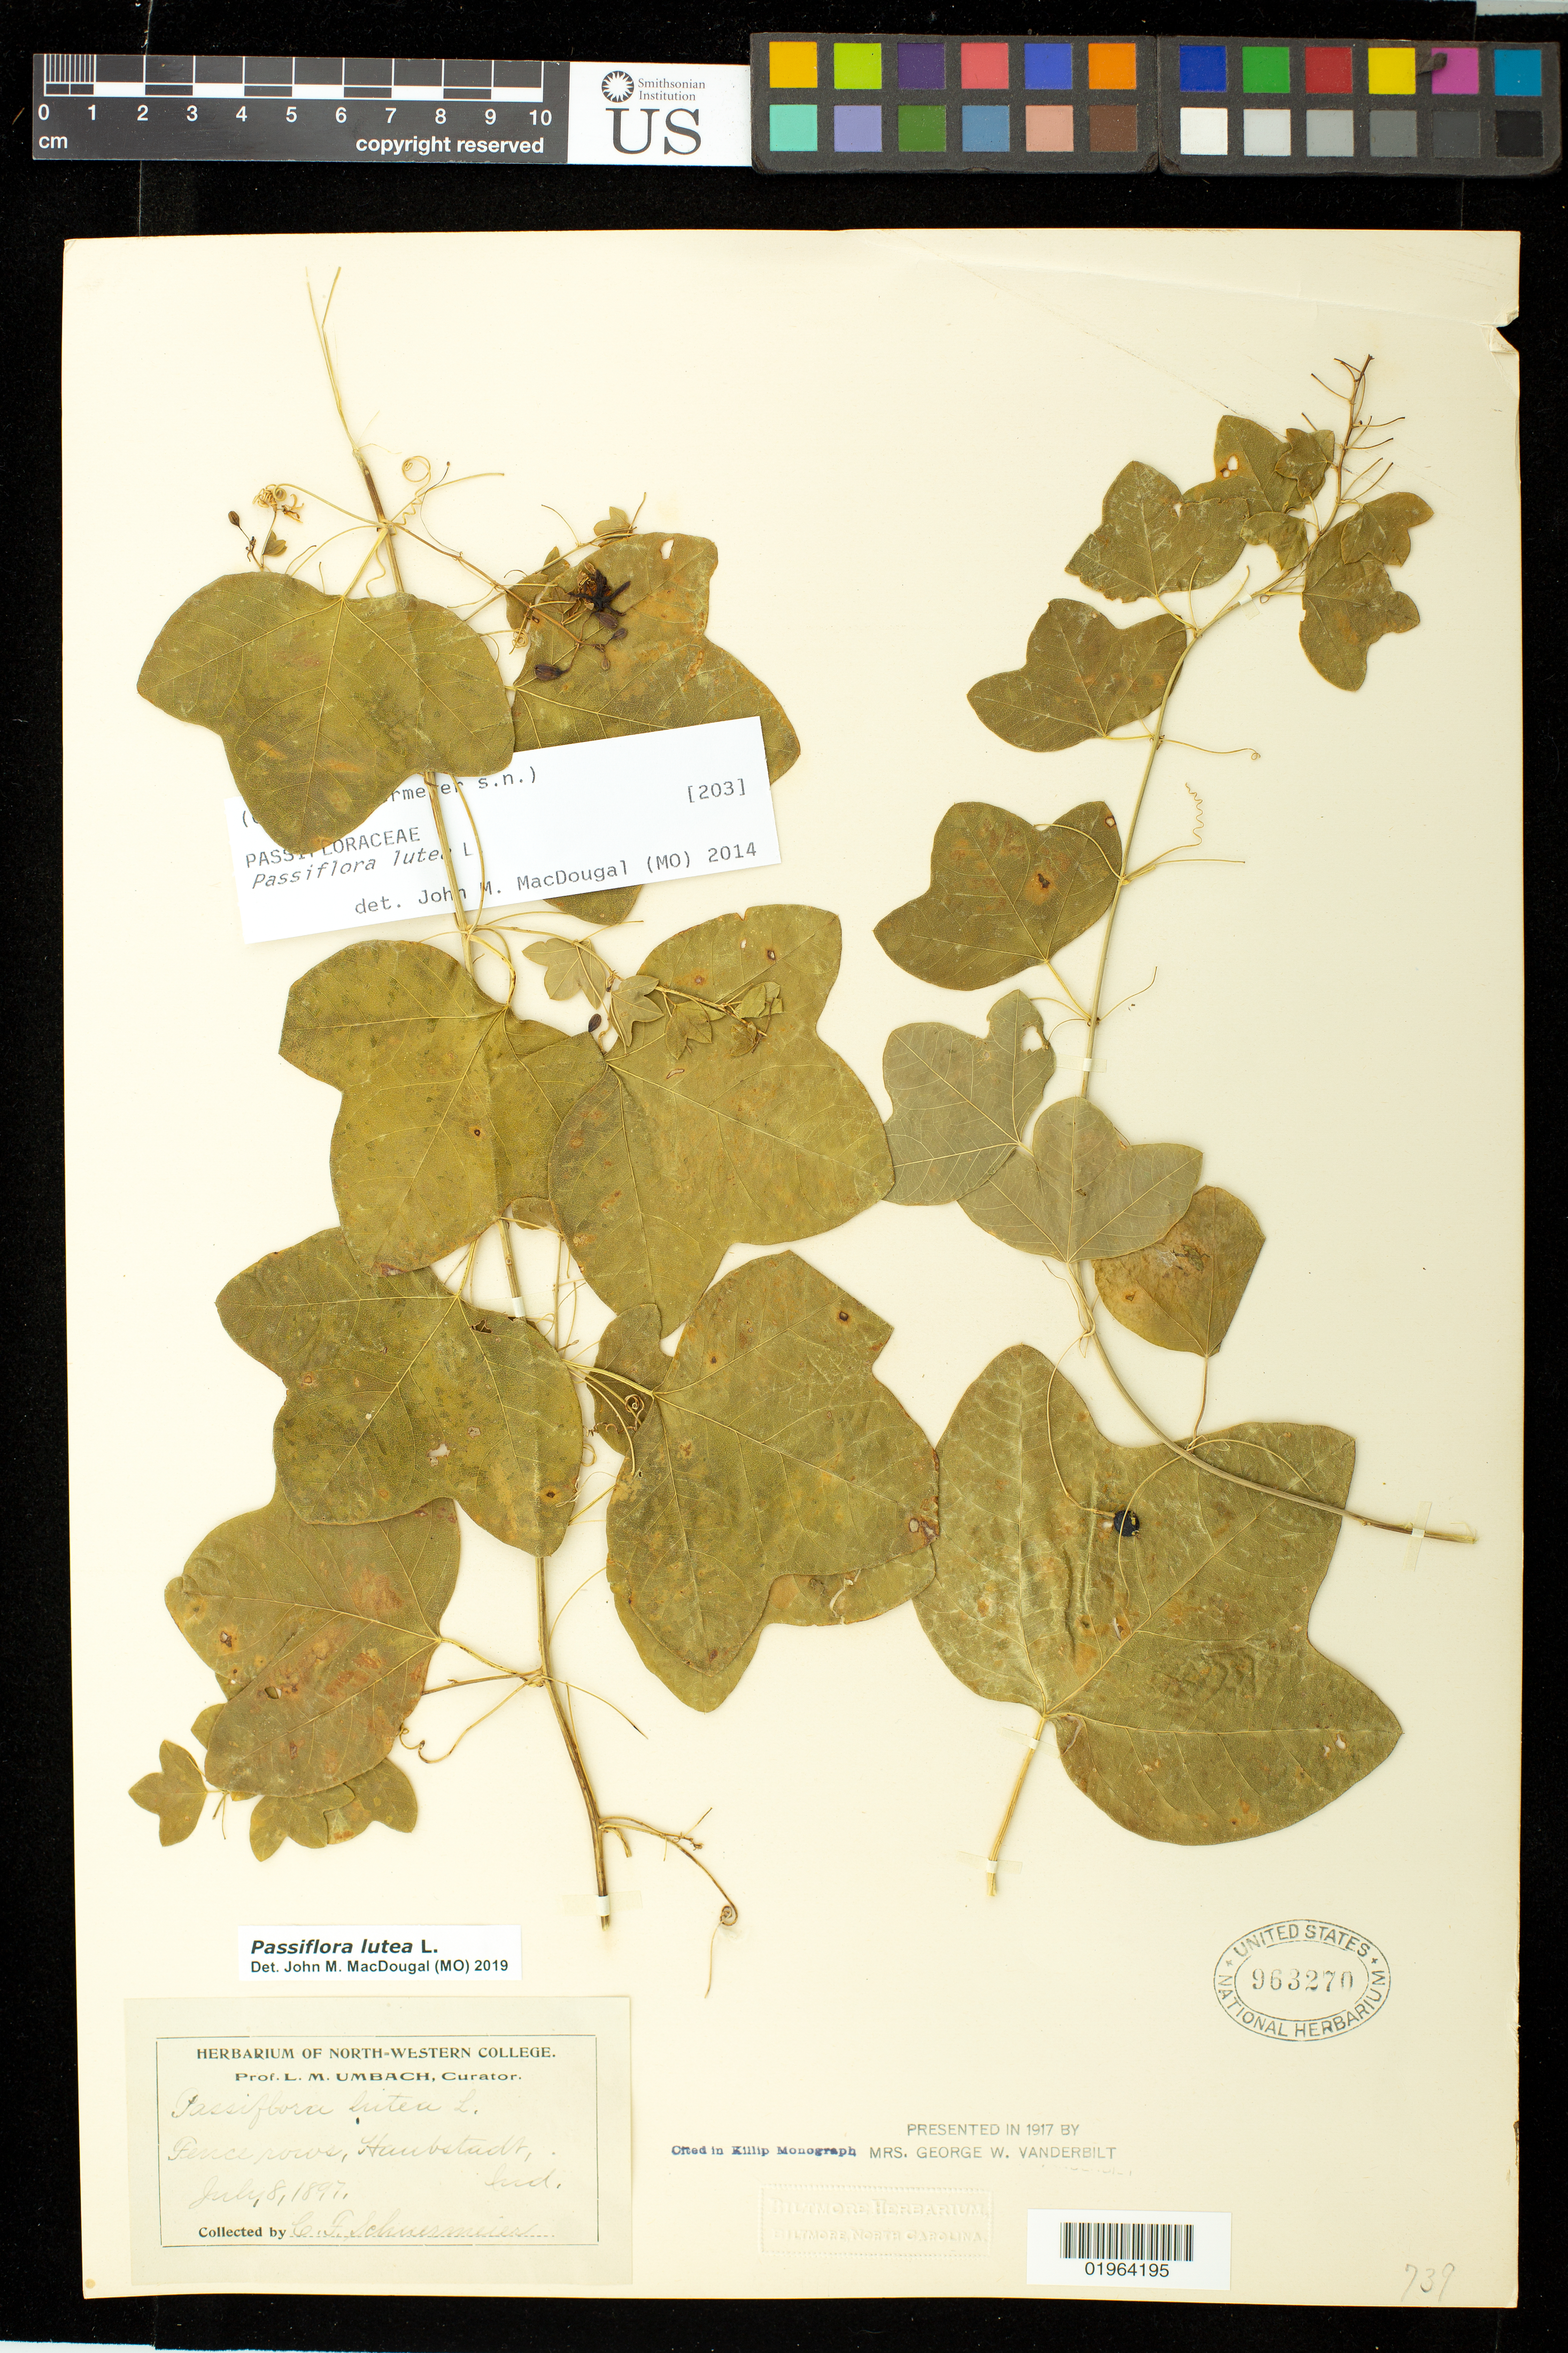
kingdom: Plantae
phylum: Tracheophyta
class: Magnoliopsida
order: Malpighiales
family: Passifloraceae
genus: Passiflora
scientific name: Passiflora lutea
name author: L.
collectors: C. Schuermeier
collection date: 1897-07-08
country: United States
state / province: Indiana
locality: Haubstadt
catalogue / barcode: US 963270